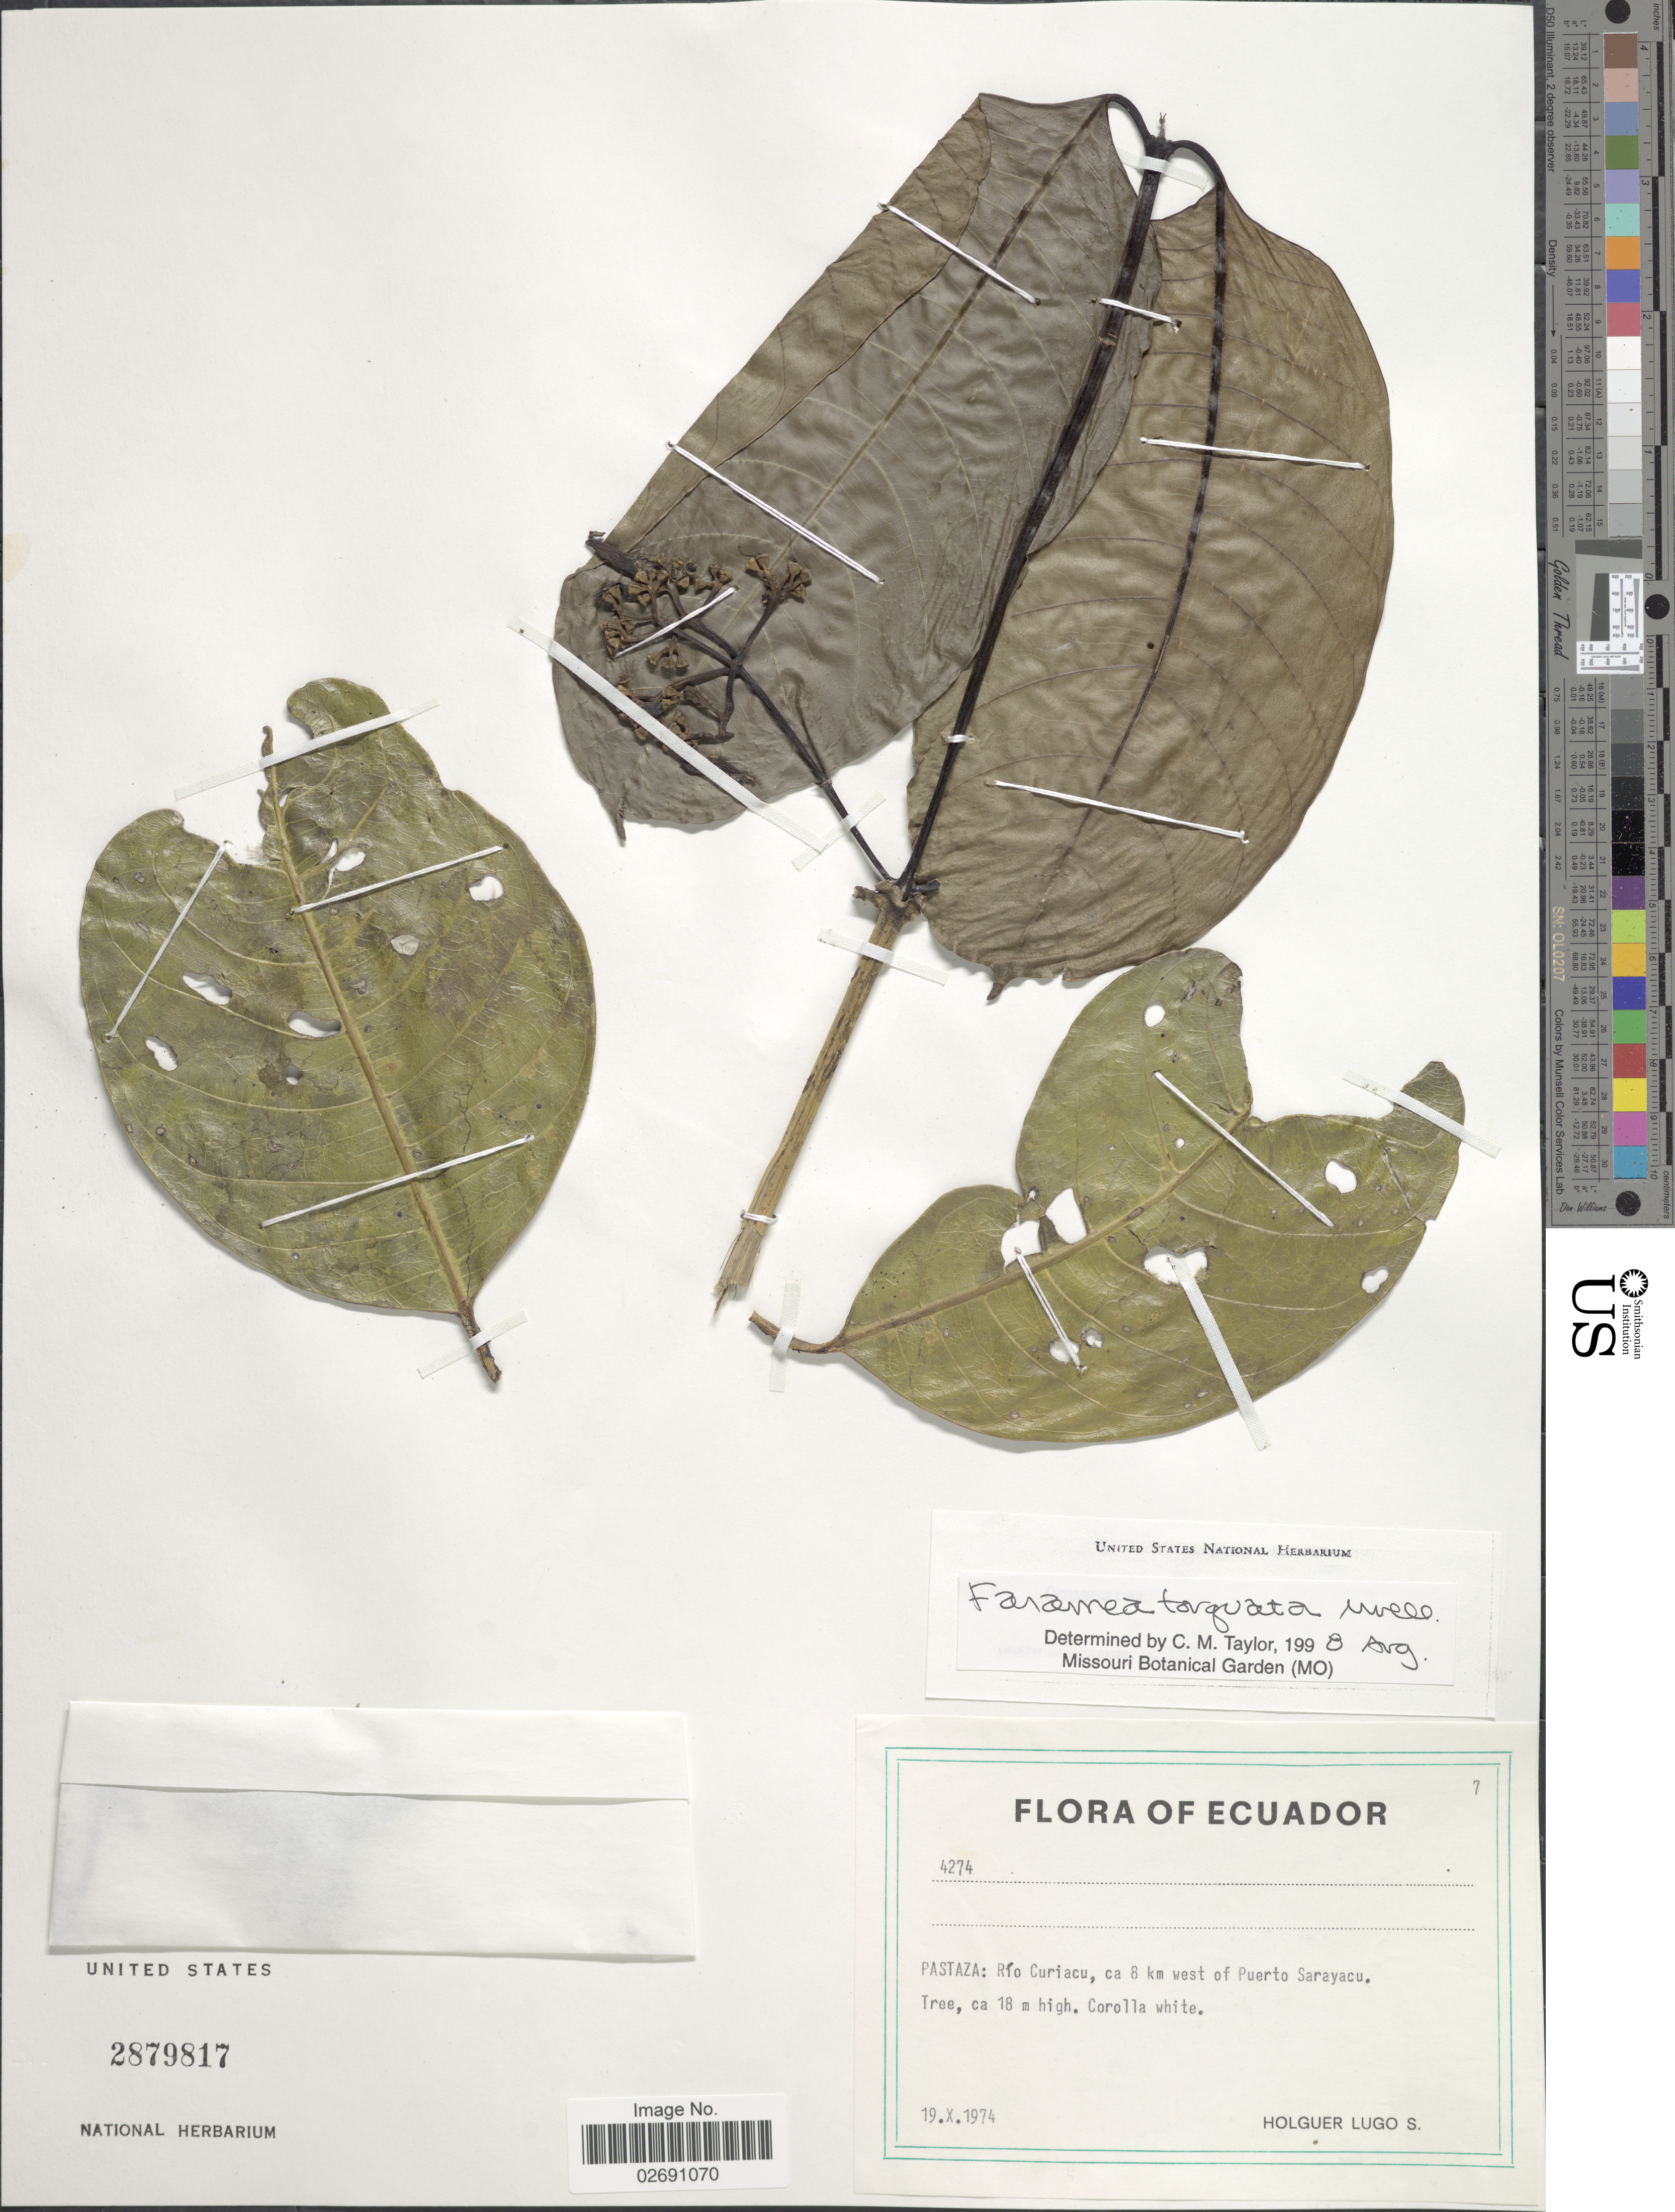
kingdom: Plantae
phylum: Tracheophyta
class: Magnoliopsida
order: Gentianales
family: Rubiaceae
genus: Faramea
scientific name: Faramea torquata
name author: Müll. Arg.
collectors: H. Lugo S.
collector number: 4274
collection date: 1974-10-19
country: Ecuador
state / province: Pastaza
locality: Rio Curiacu, ca 8 km west of Puerto Sarayacu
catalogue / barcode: US 2879817